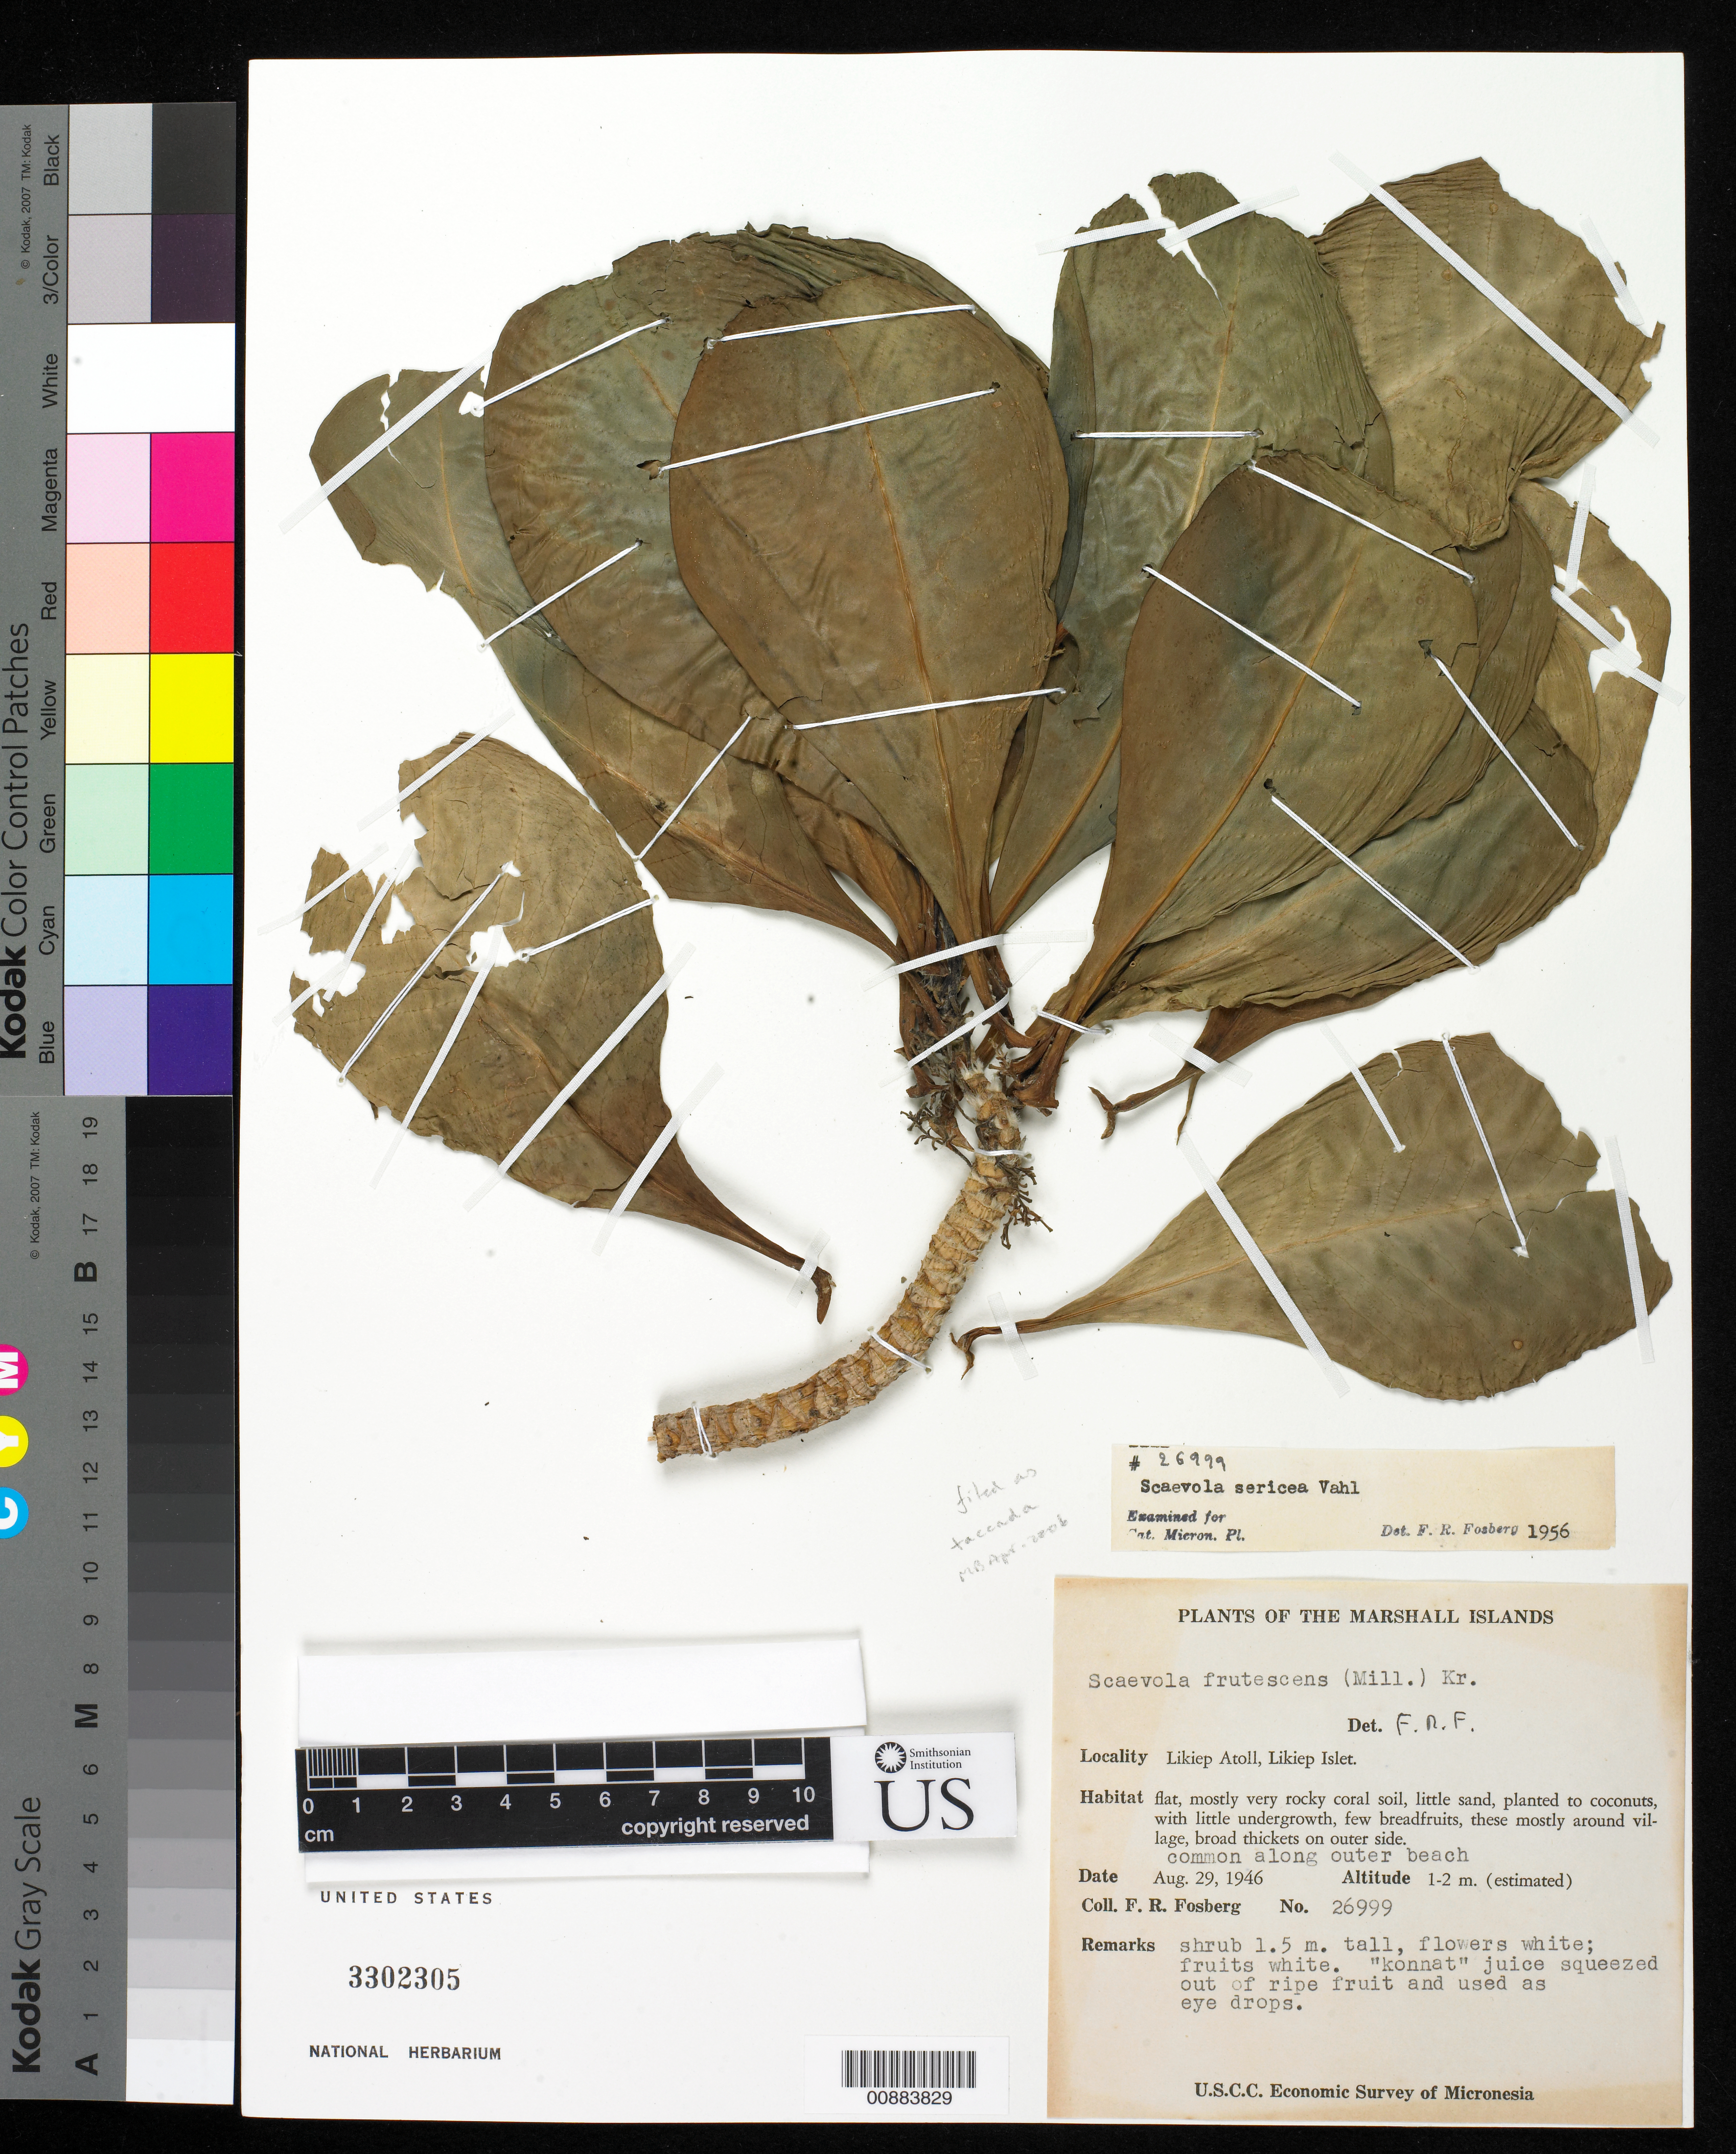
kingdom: Plantae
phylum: Tracheophyta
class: Magnoliopsida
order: Asterales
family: Goodeniaceae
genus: Scaevola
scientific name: Scaevola taccada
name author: (Gaertn.) Roxb.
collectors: F. R. Fosberg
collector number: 26999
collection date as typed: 29 Aug 1946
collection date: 1946-08-29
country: Marshall Islands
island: Likiep Atoll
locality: Likiep Islet.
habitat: Flat, mostly very rocky coral soil, little sand, planted to coconuts, with little undergrowth, few breadfruits, these mostly around village, broad thickets on outer side. Common along outer outer beach.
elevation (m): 1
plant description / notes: Copied to EBDCS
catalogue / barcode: US 3302305